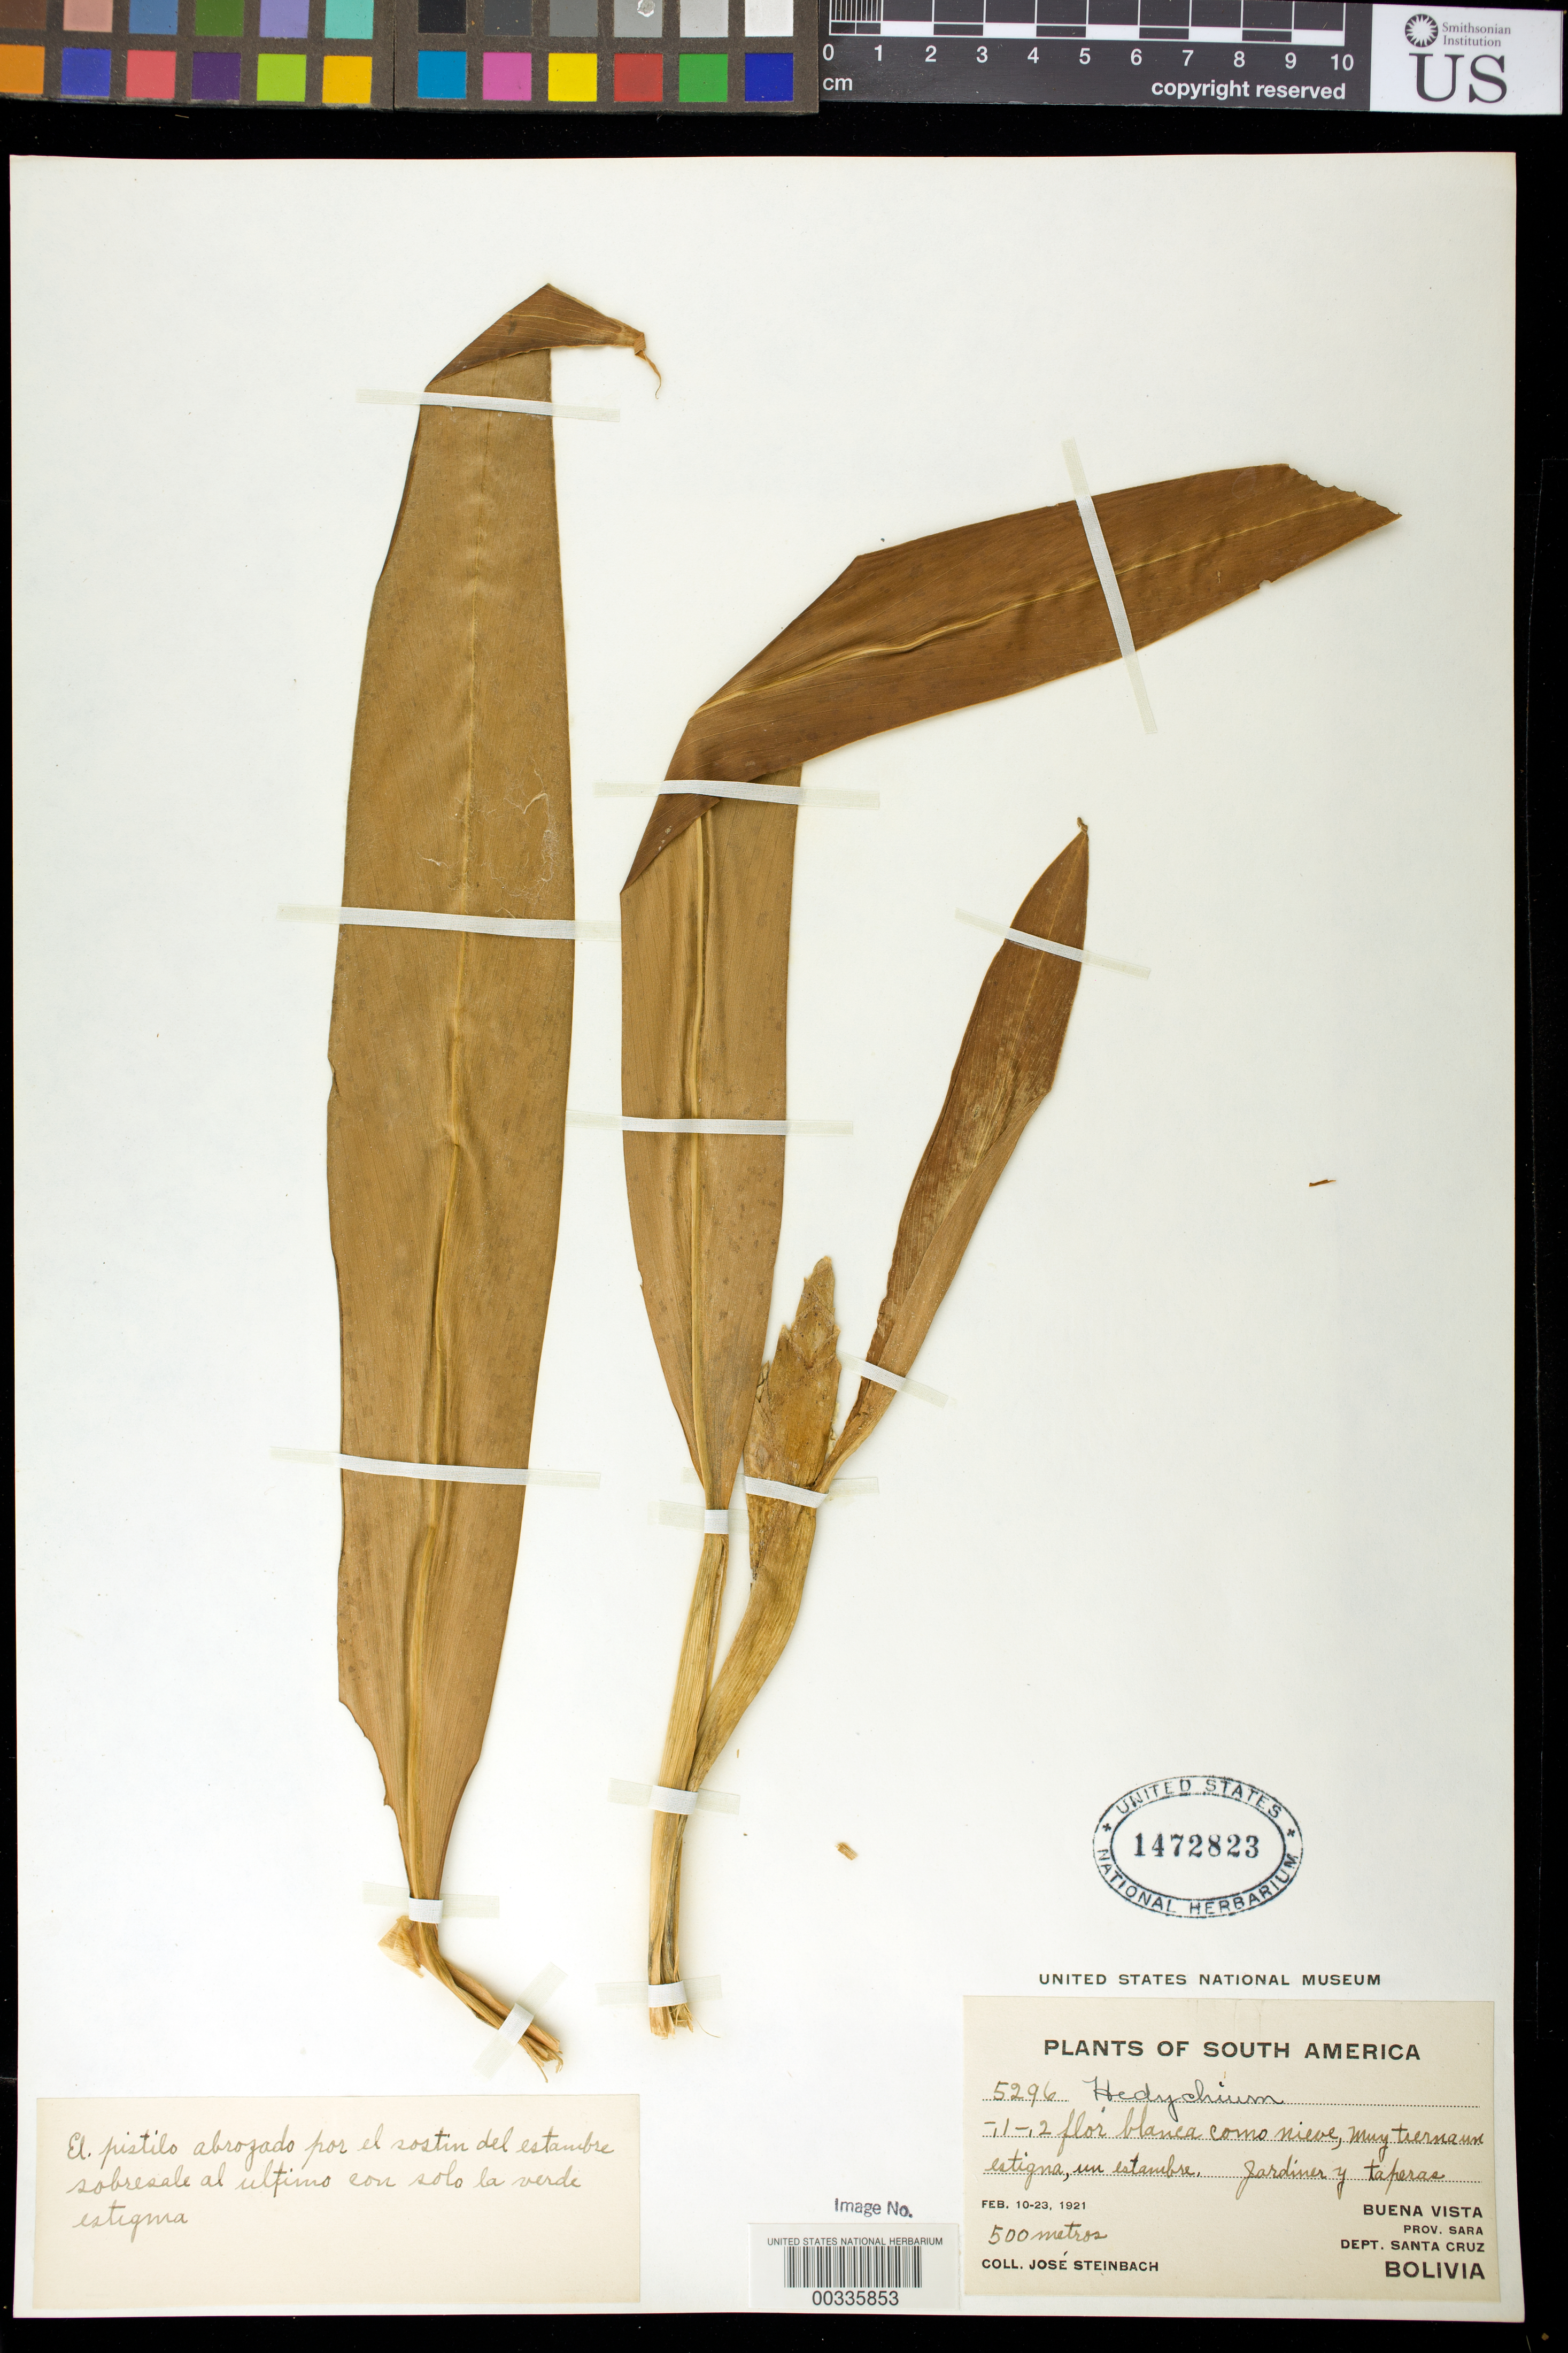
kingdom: Plantae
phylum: Tracheophyta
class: Liliopsida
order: Zingiberales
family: Zingiberaceae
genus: Hedychium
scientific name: Hedychium sp.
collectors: J. Steinbach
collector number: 5296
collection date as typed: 10 Feb 1921 to 23 Feb 1921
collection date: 1921-02-10/1921-02-23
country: Bolivia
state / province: Santa Cruz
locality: Buena Vista, Prov Sara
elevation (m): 500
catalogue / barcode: US 1472823